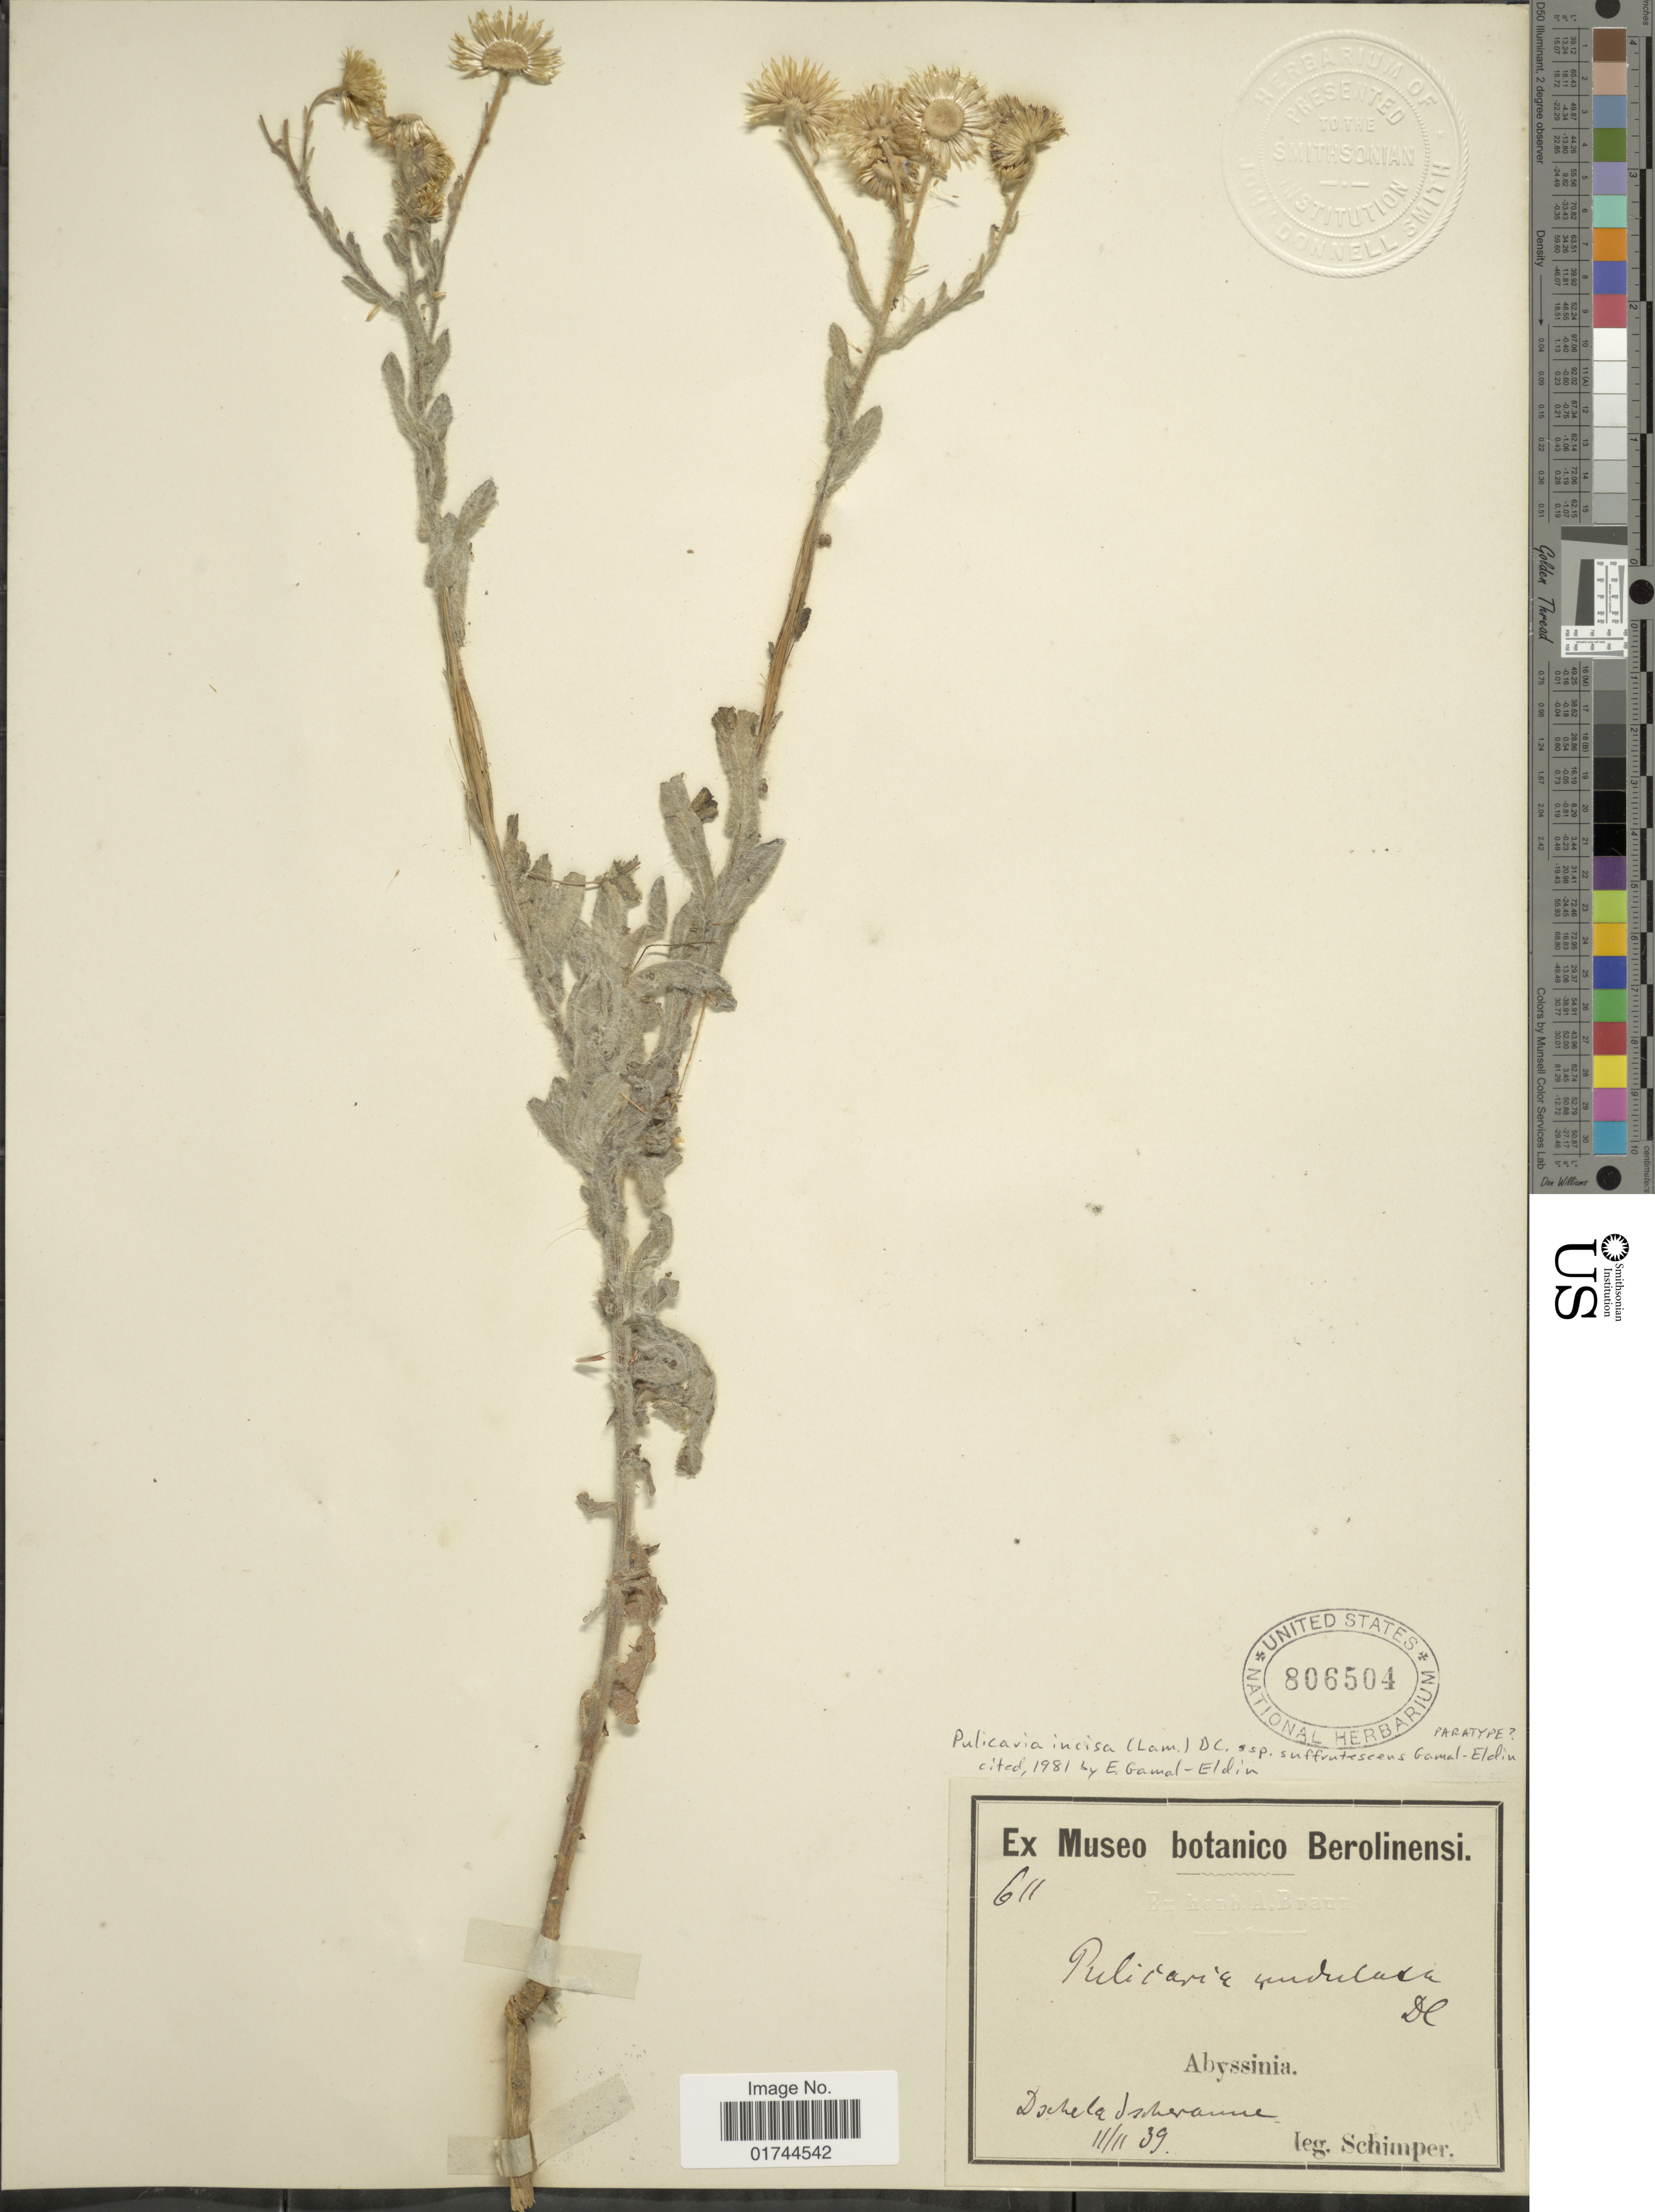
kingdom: Plantae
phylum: Tracheophyta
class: Magnoliopsida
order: Asterales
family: Asteraceae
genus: Pulicaria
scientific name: Pulicaria incisa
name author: (Lam.) DC.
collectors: -. Schimper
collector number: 611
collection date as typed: Transcribed d/m/y: 11/11/39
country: Eritrea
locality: Abyssinia, Dscheladscheranne [interpreted]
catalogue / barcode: US 806504